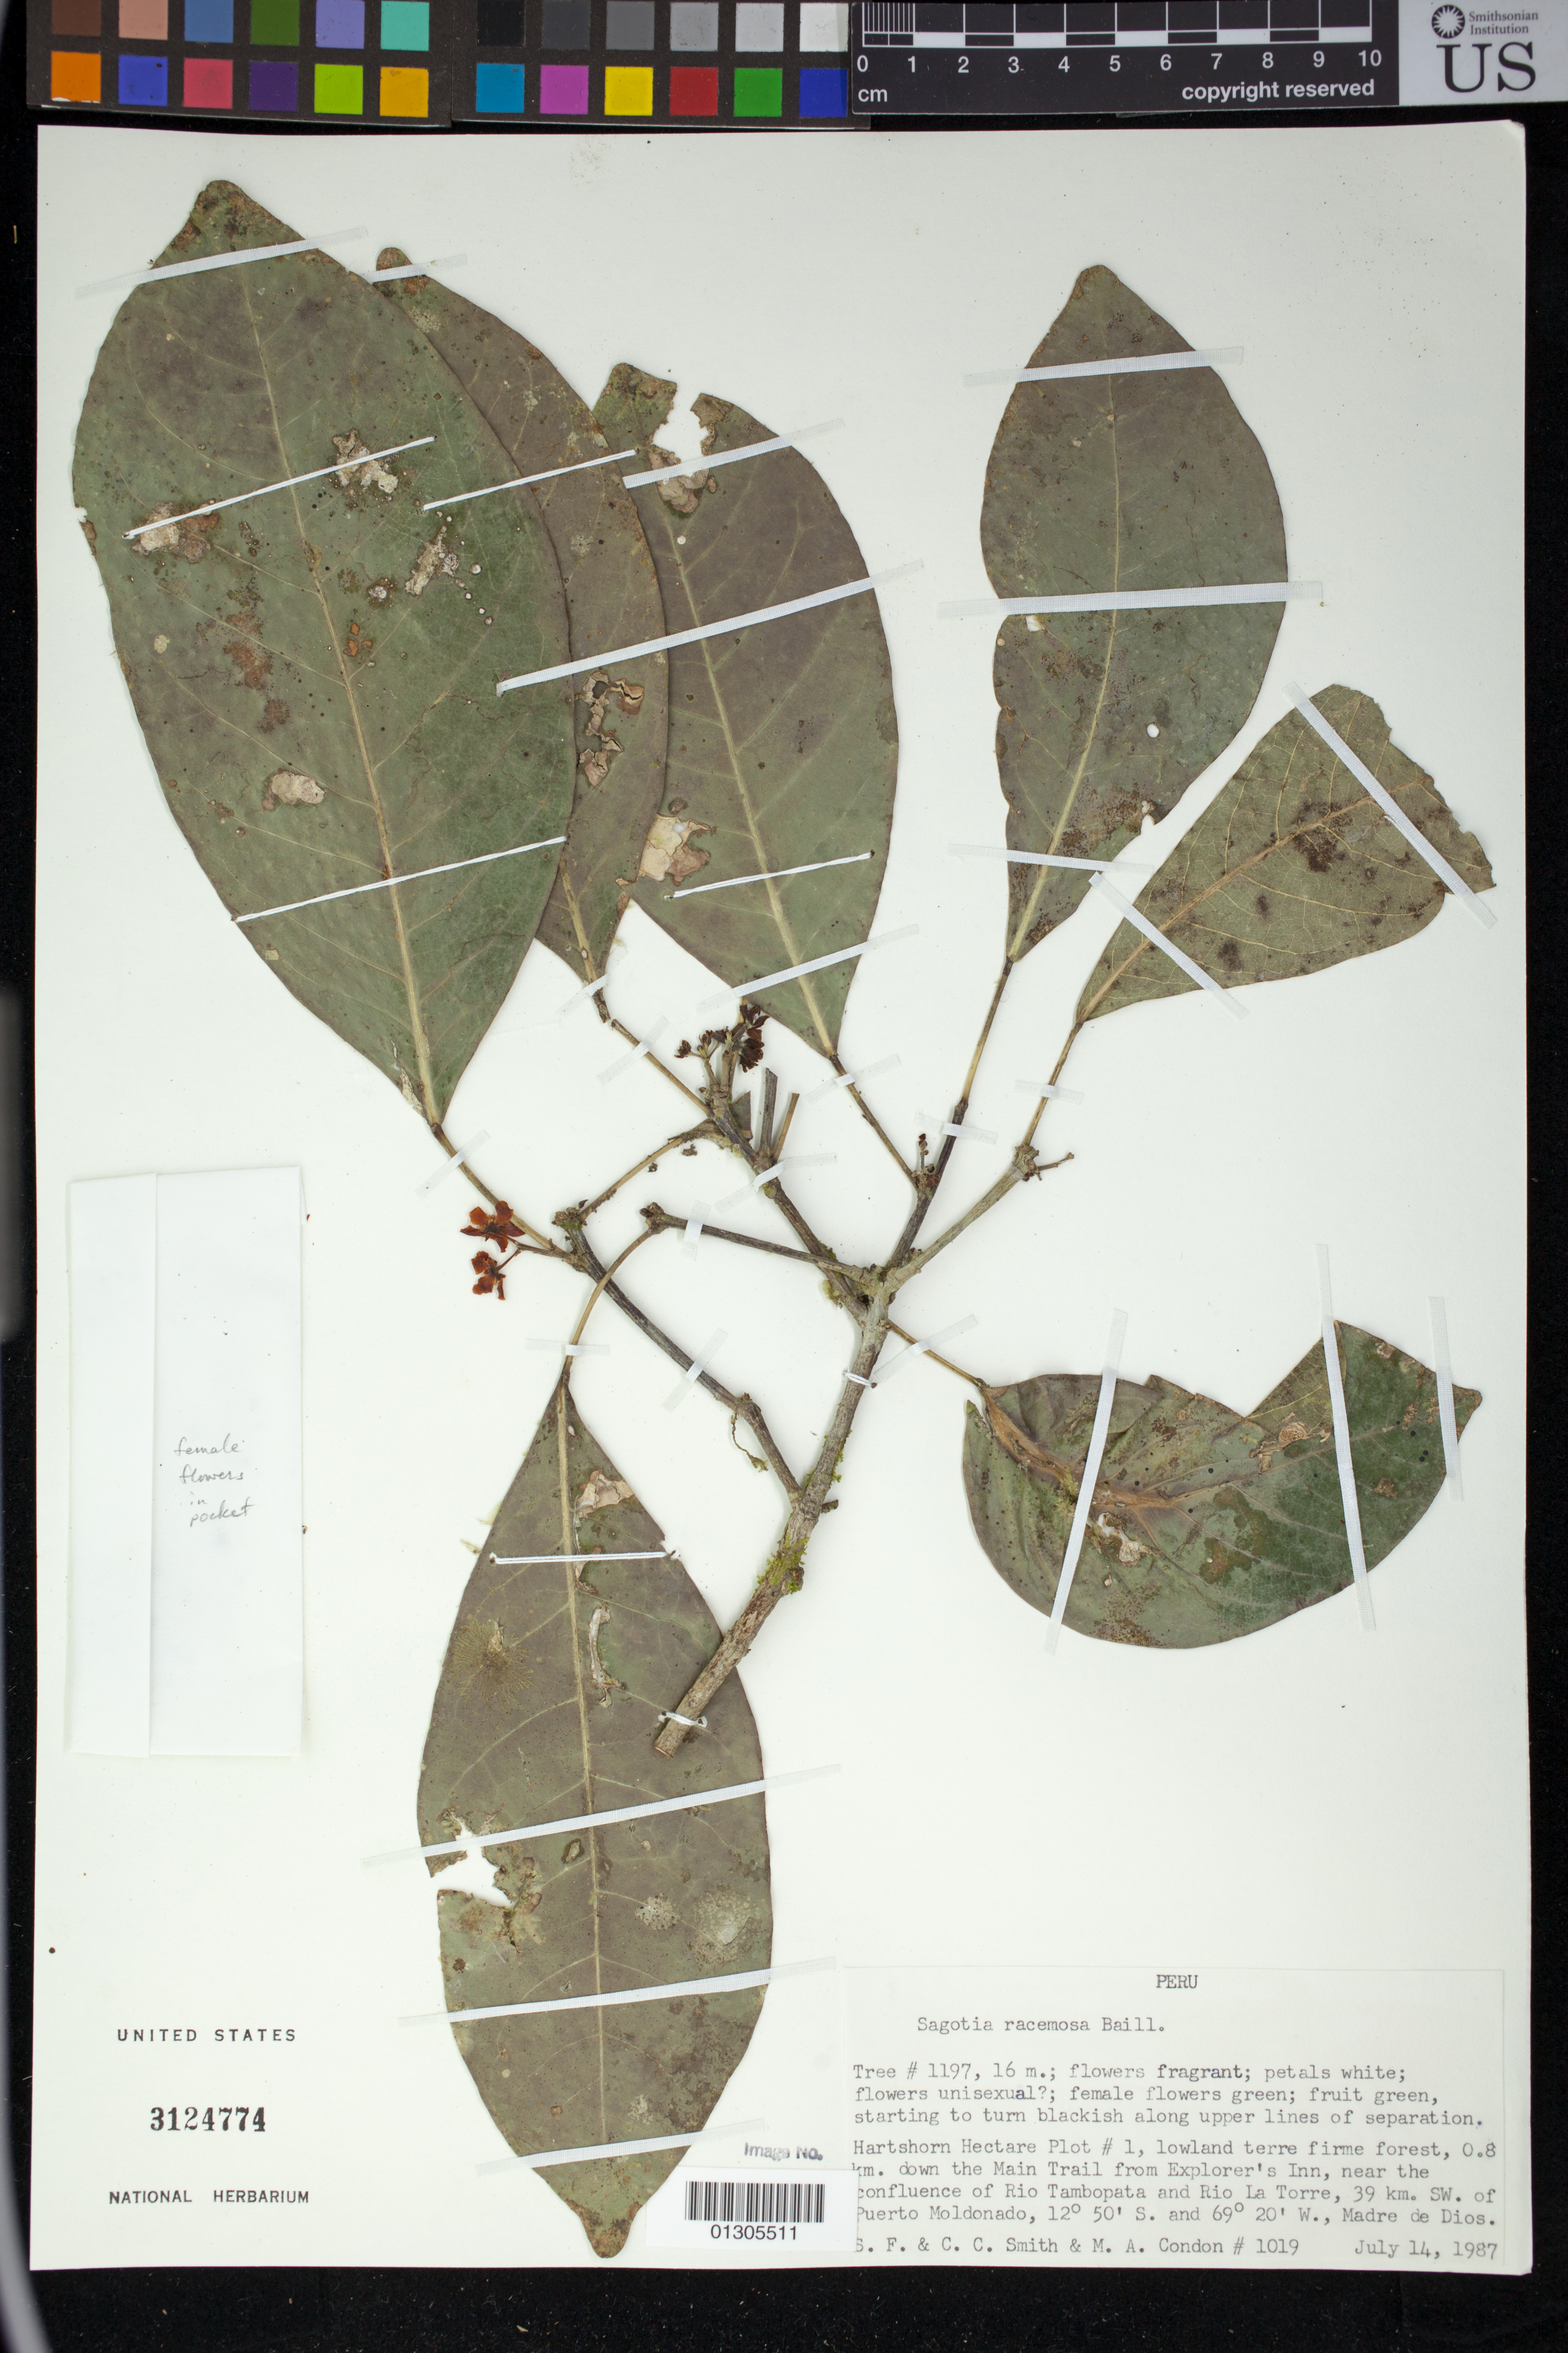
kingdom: Plantae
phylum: Tracheophyta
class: Magnoliopsida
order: Malpighiales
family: Euphorbiaceae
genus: Sagotia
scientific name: Sagotia racemosa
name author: Baill.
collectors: S.F. Smith, C. C. Smith & M. Condon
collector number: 1019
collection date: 1987-07-14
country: Peru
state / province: Madre de Dios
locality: Hartshorn Hectare Plot # 1, 0.8 km. down the Main Trail from Explorer's Inn, near the confluence of Rio Tambopata and Rio La Torre, 39 km. SW. of Puerto Moldonado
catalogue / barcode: US 3124774